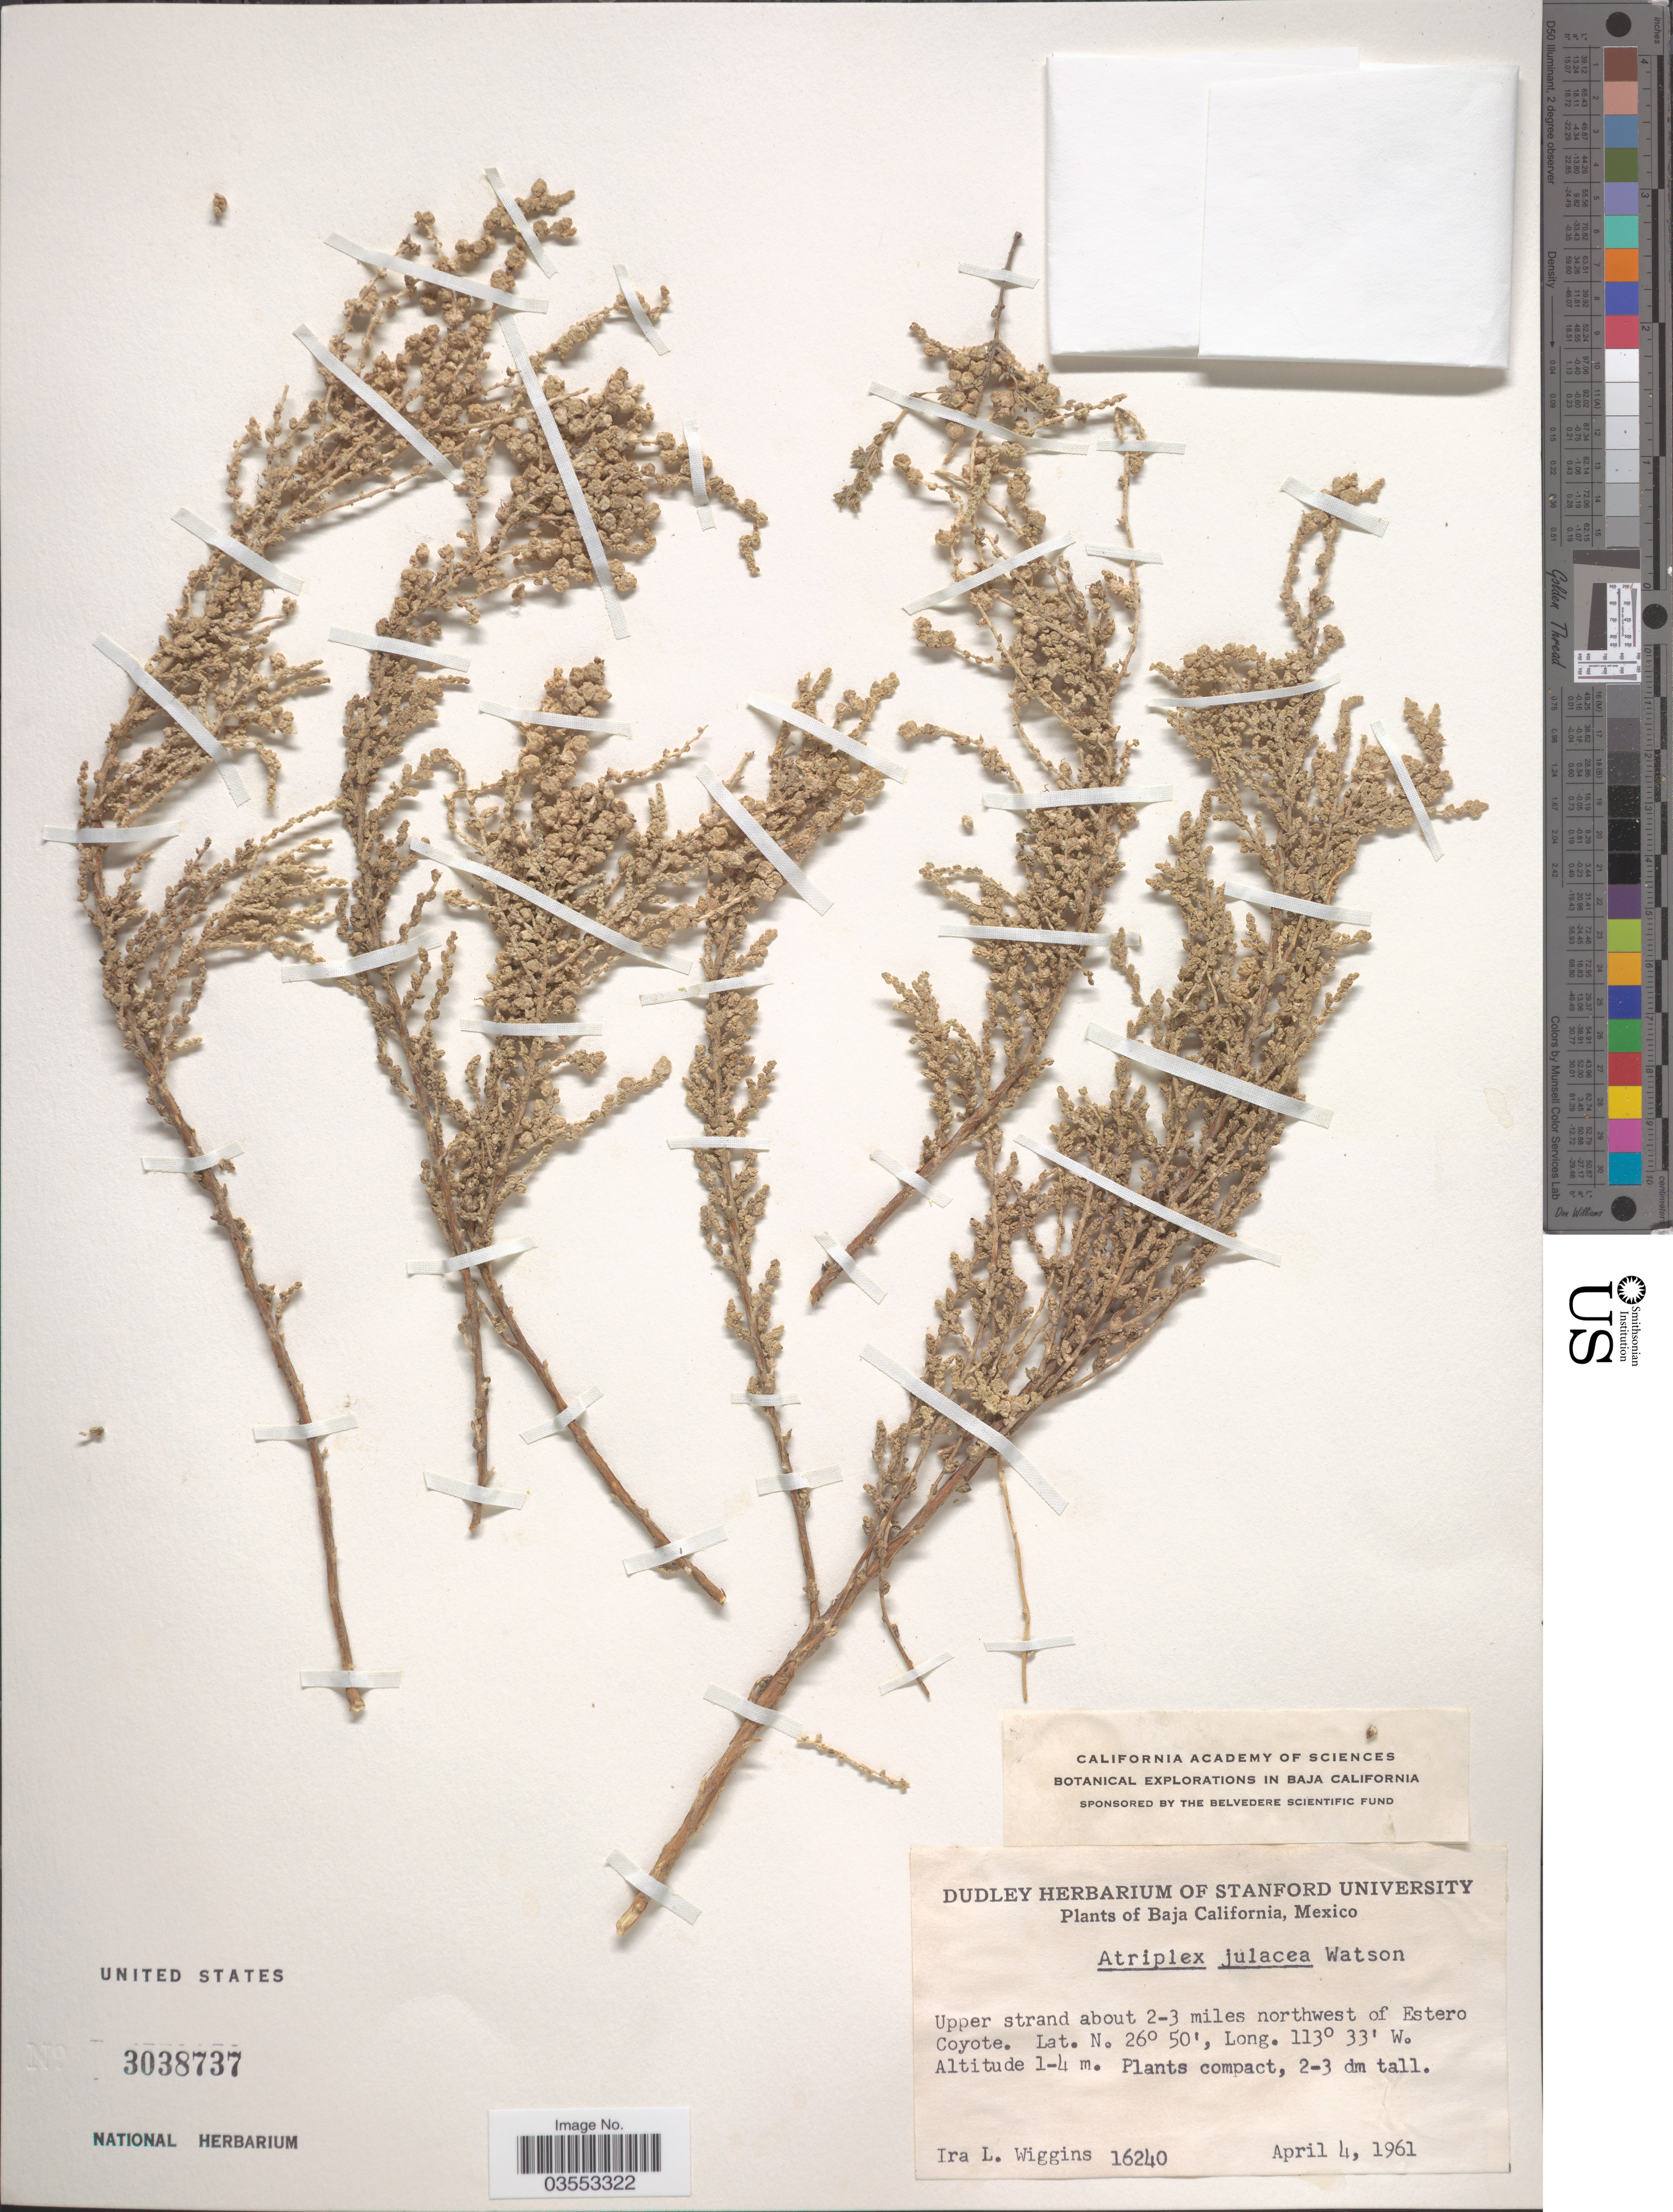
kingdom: Plantae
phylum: Tracheophyta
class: Magnoliopsida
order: Caryophyllales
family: Amaranthaceae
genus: Atriplex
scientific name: Atriplex julacea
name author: S. Watson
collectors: I. L. Wiggins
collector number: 16240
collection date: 1961-04-04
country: Mexico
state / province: Baja California Sur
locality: Upper strand about 2-3 miles northwest of estero Coyote.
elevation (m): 1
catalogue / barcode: US 3038737